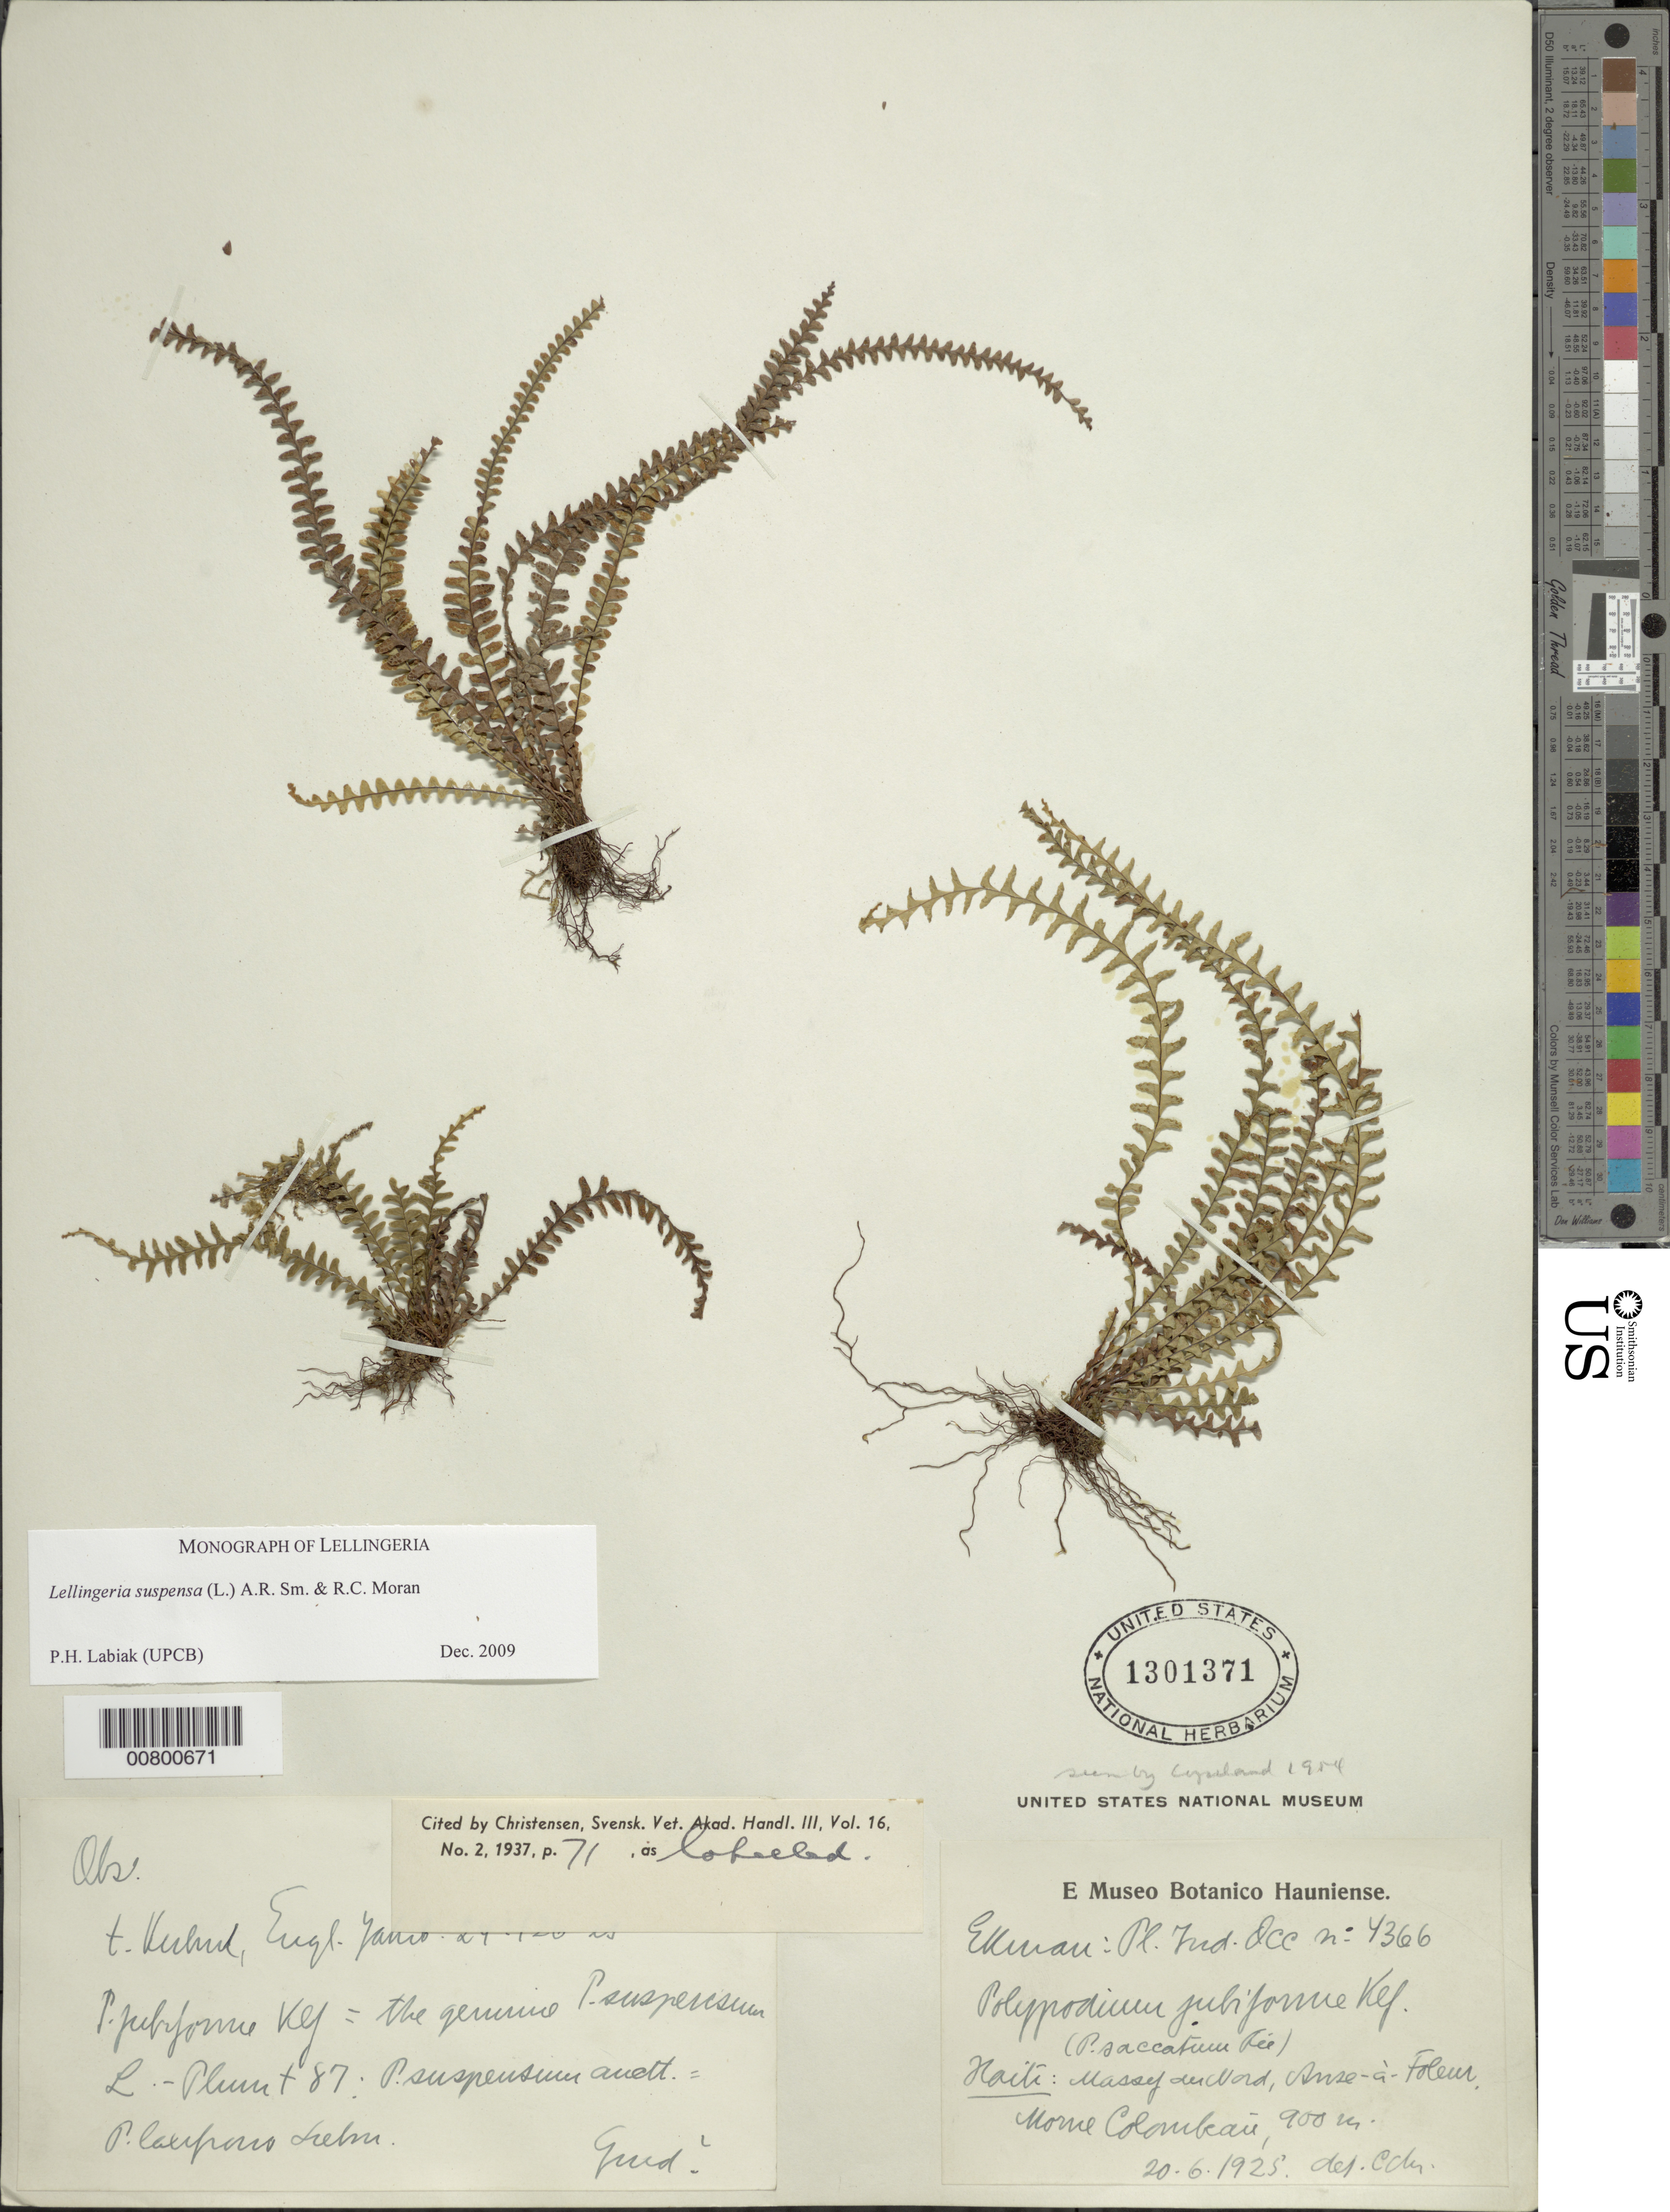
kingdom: Plantae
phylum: Tracheophyta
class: Polypodiopsida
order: Polypodiales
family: Polypodiaceae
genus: Lellingeria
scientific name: Lellingeria suspensa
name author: (L.) A.R. Sm. & R.C. Moran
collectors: E. L. Ekman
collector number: H 4366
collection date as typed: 20 Jun 1925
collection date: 1925-06-20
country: Haiti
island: Hispaniola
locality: Massif du Nord, Anse à Foleur, Morne Colombeaú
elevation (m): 900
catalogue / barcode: US 1301371